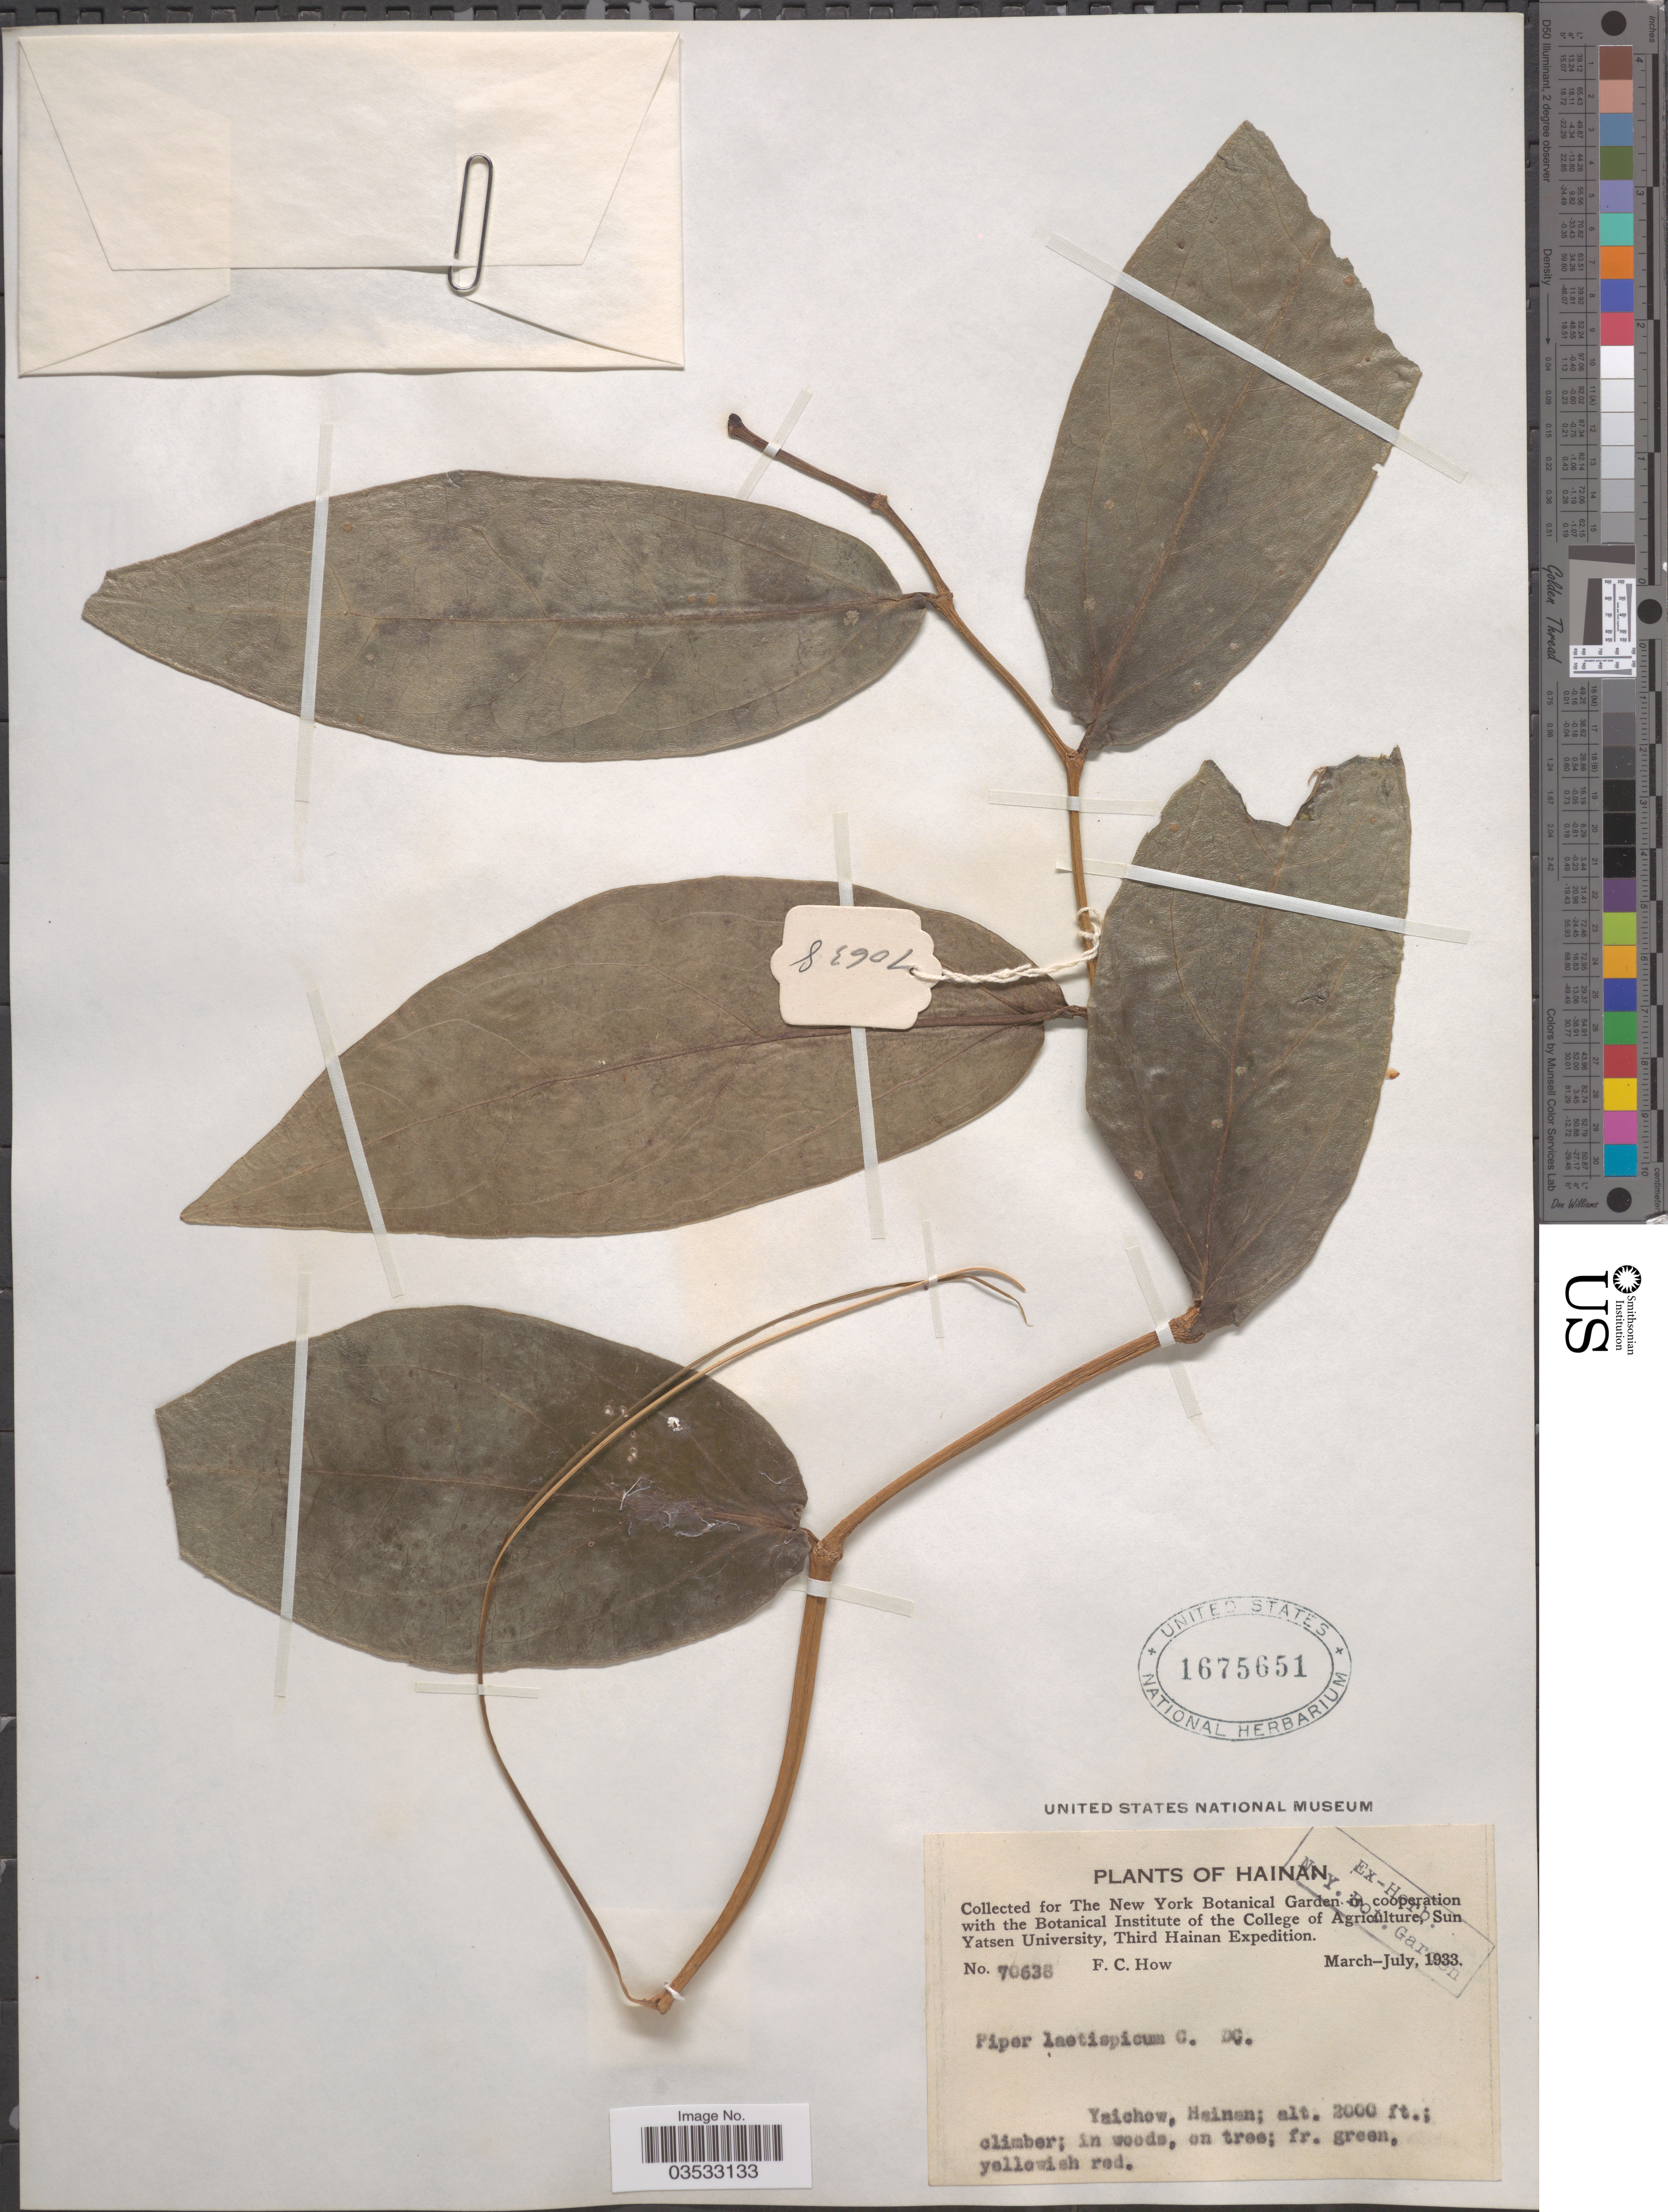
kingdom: Plantae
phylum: Tracheophyta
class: Magnoliopsida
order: Piperales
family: Piperaceae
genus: Piper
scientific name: Piper laetispicum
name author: C. DC.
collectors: F. C. How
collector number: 70638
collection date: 1933-03/1933-07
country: China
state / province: Hainan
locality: Yaichow.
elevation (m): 610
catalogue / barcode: US 1675651